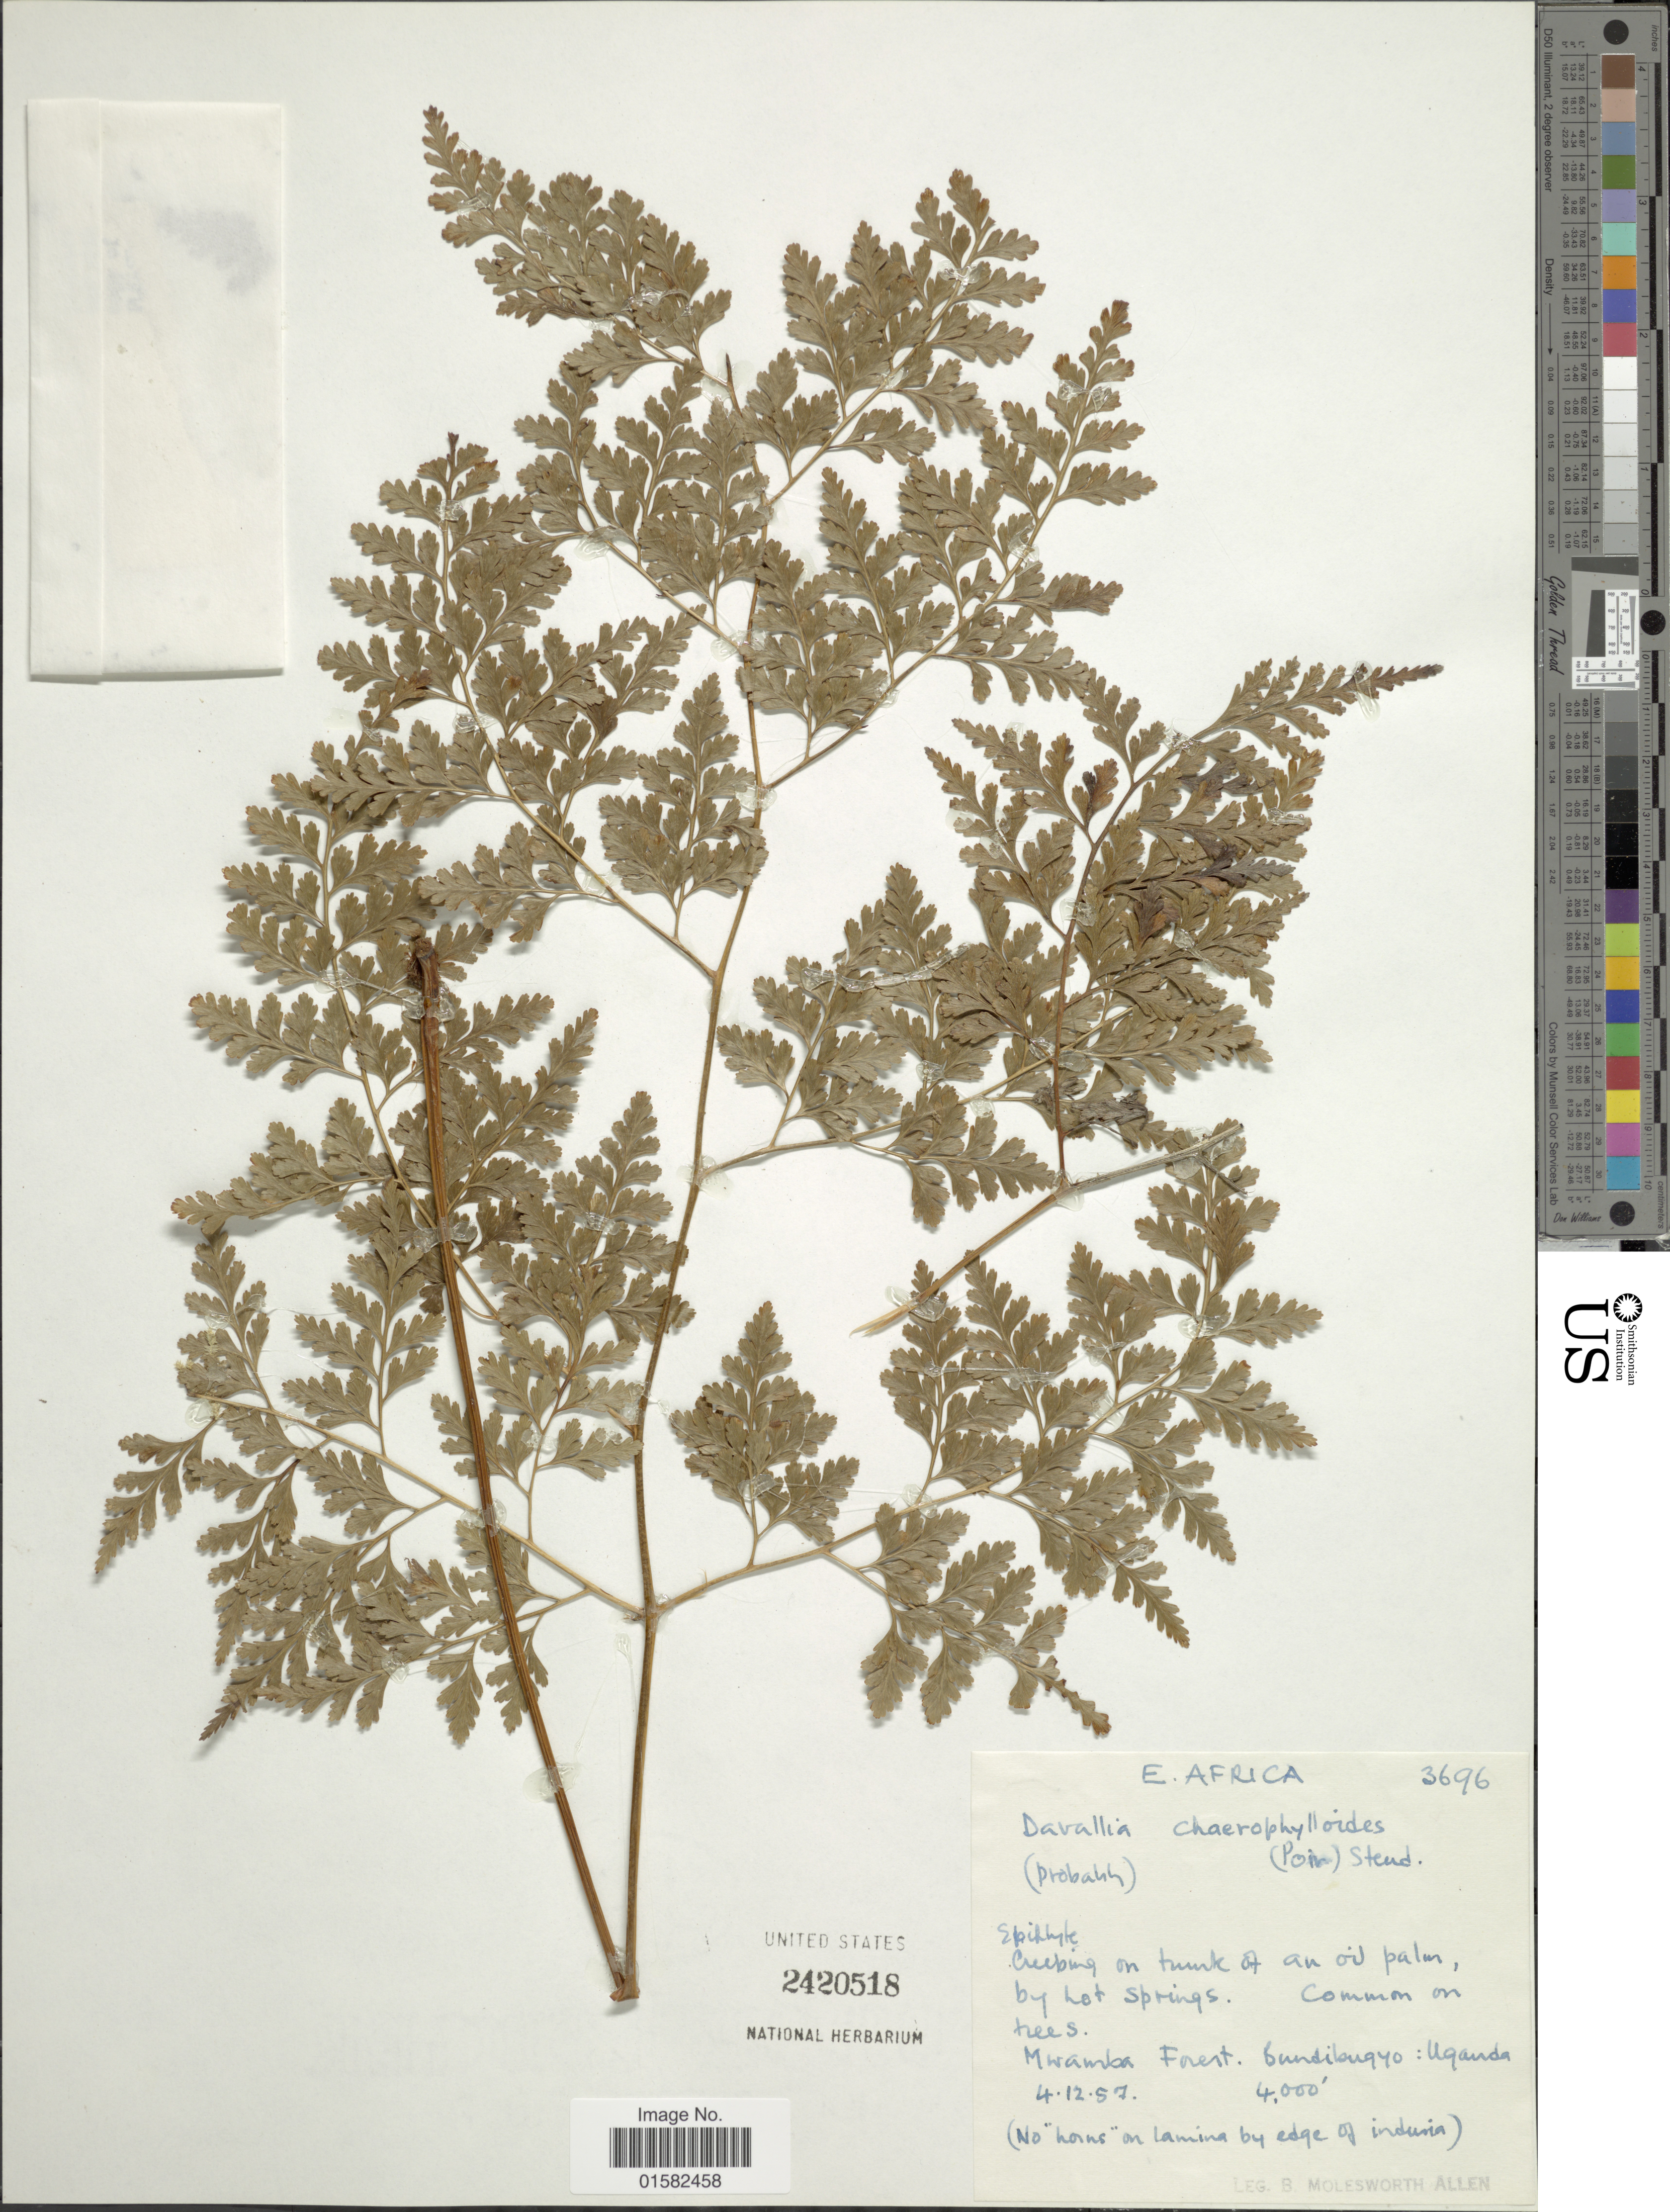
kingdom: Plantae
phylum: Tracheophyta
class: Polypodiopsida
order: Polypodiales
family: Davalliaceae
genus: Wibelia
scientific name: Wibelia chaerophylloides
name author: (Poir.) M. Kato & Tsutsumi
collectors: B. E. G. Molesworth-Allen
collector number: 3696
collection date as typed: Transcribed d/m/y: 4/12/57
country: Uganda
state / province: Western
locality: Mwamba forest, Bundibugyo, E. Africa.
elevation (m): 1219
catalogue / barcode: US 2420518